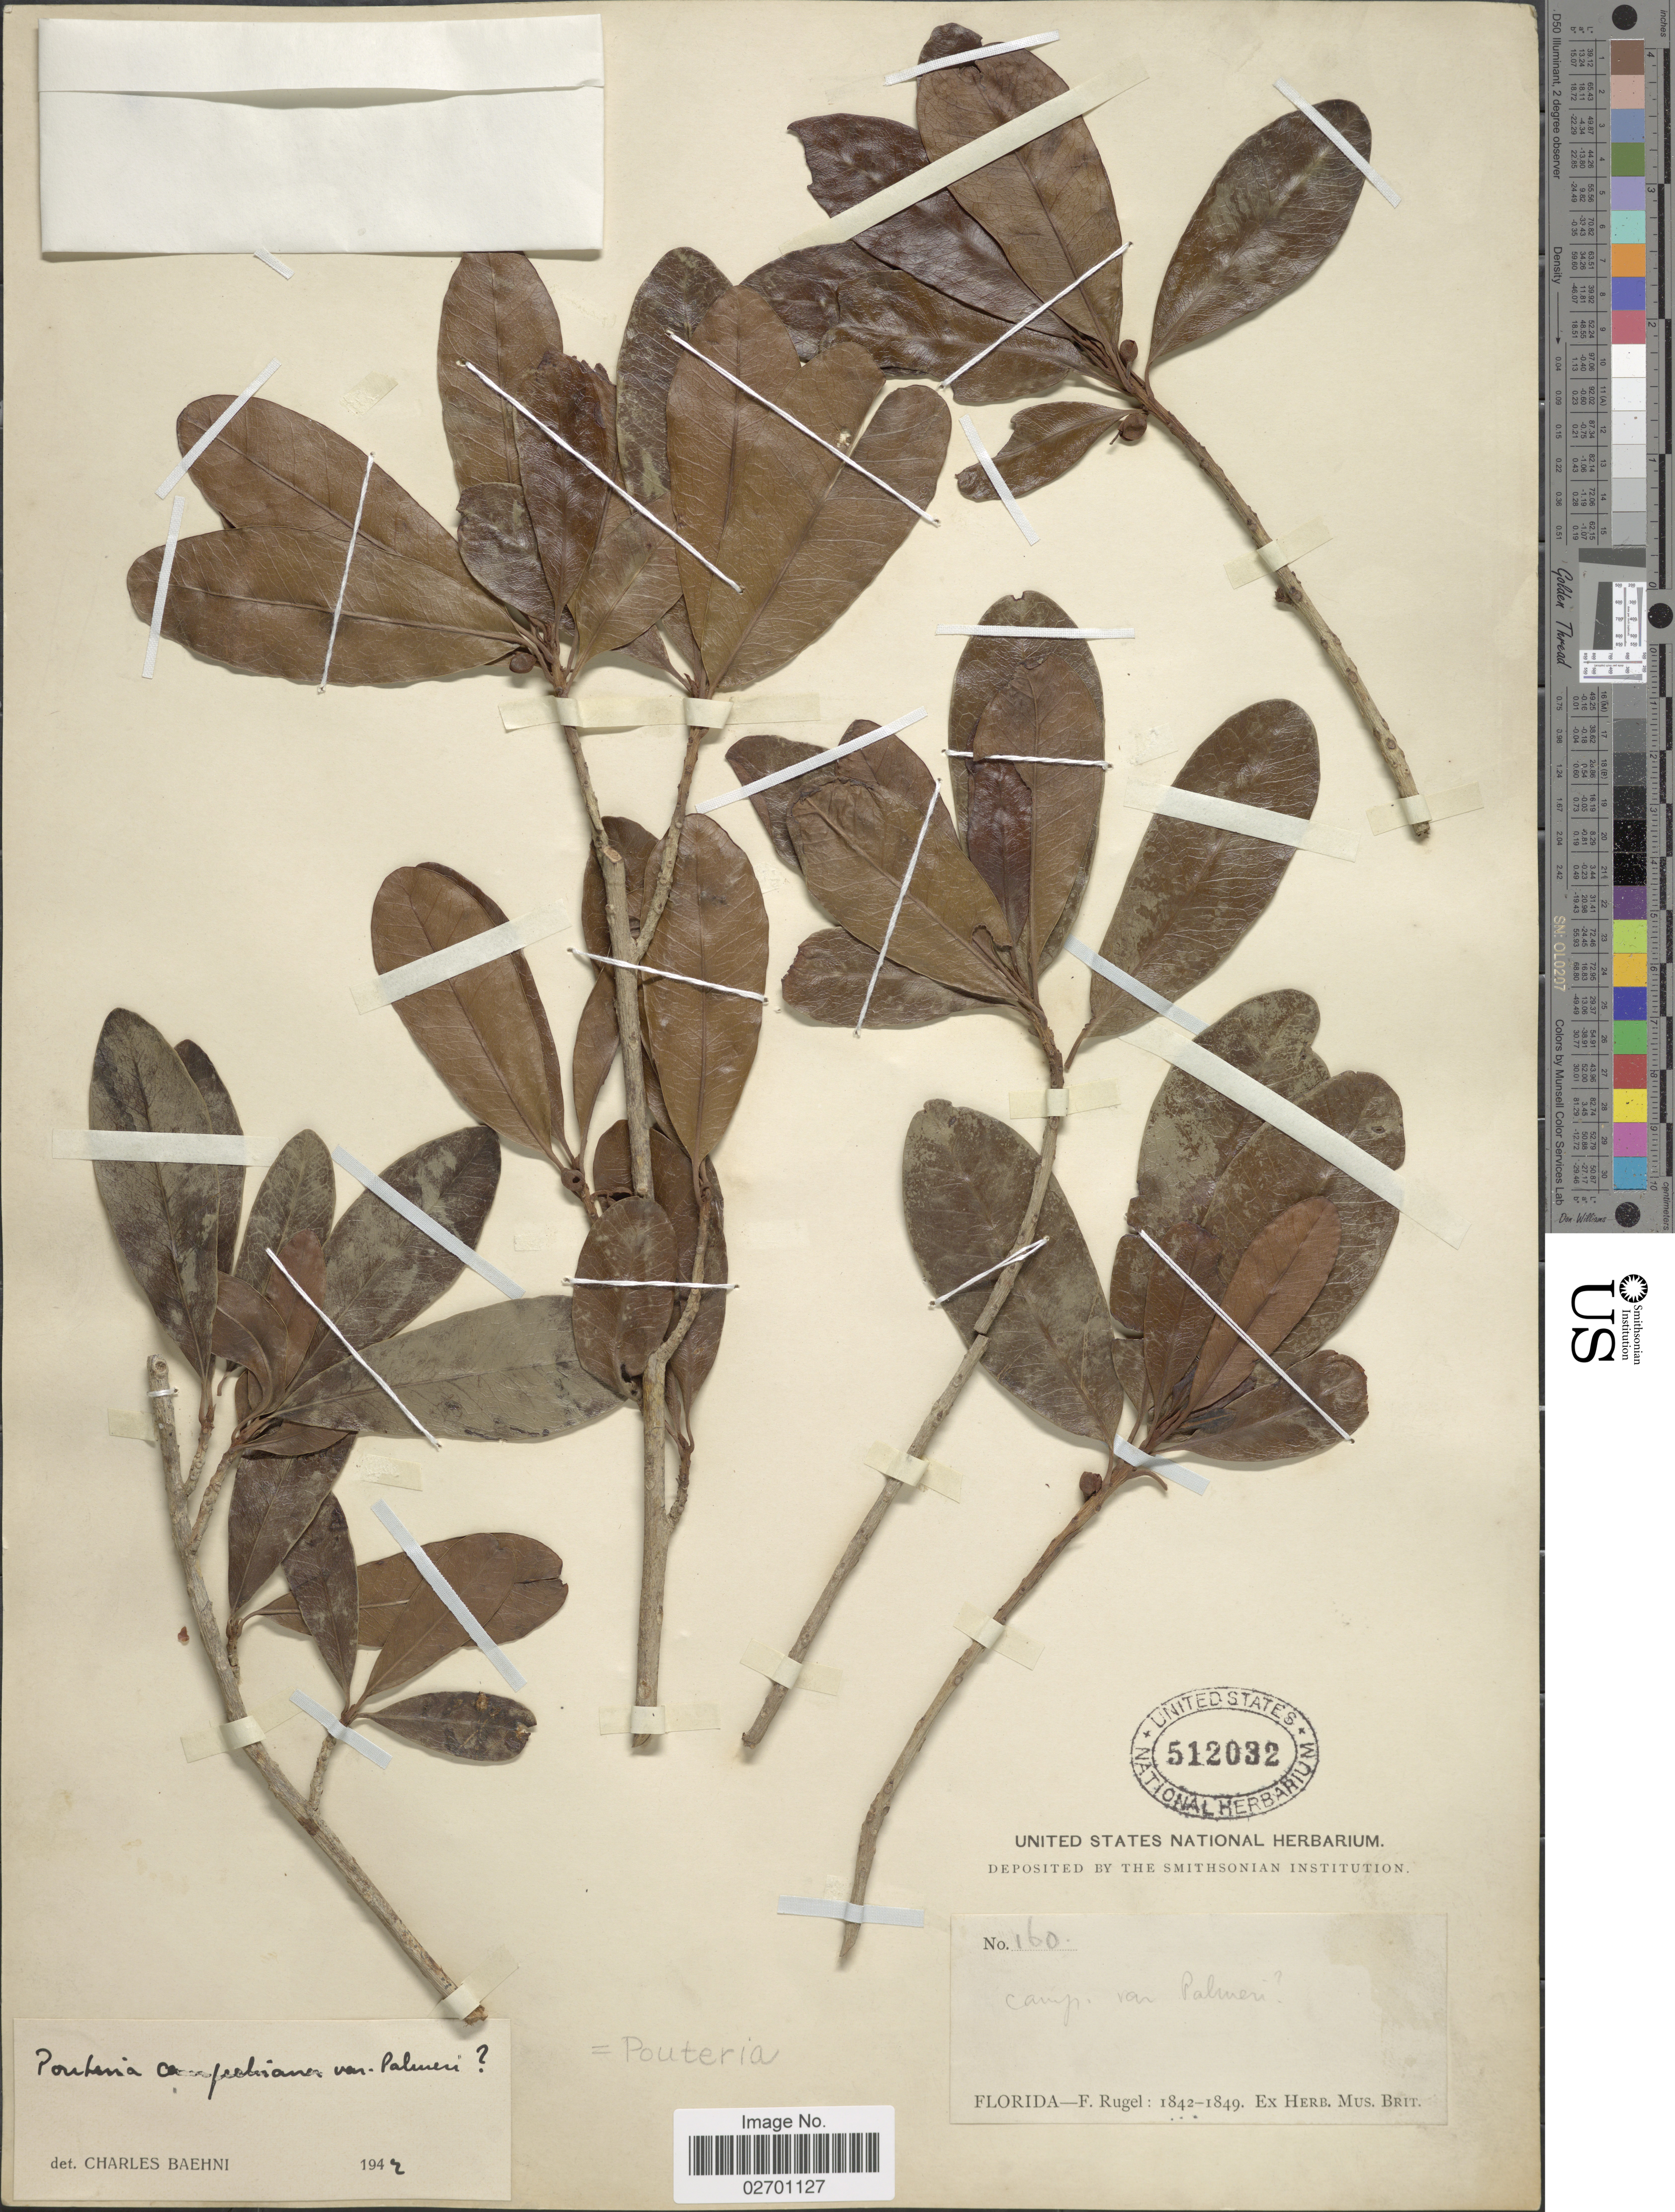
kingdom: Plantae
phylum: Tracheophyta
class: Magnoliopsida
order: Ericales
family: Sapotaceae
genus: Pouteria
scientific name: Pouteria campechiana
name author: (Kunth) Baehni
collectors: F. Rugel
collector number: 160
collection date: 1842/1849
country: United States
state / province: Florida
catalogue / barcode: US 512032